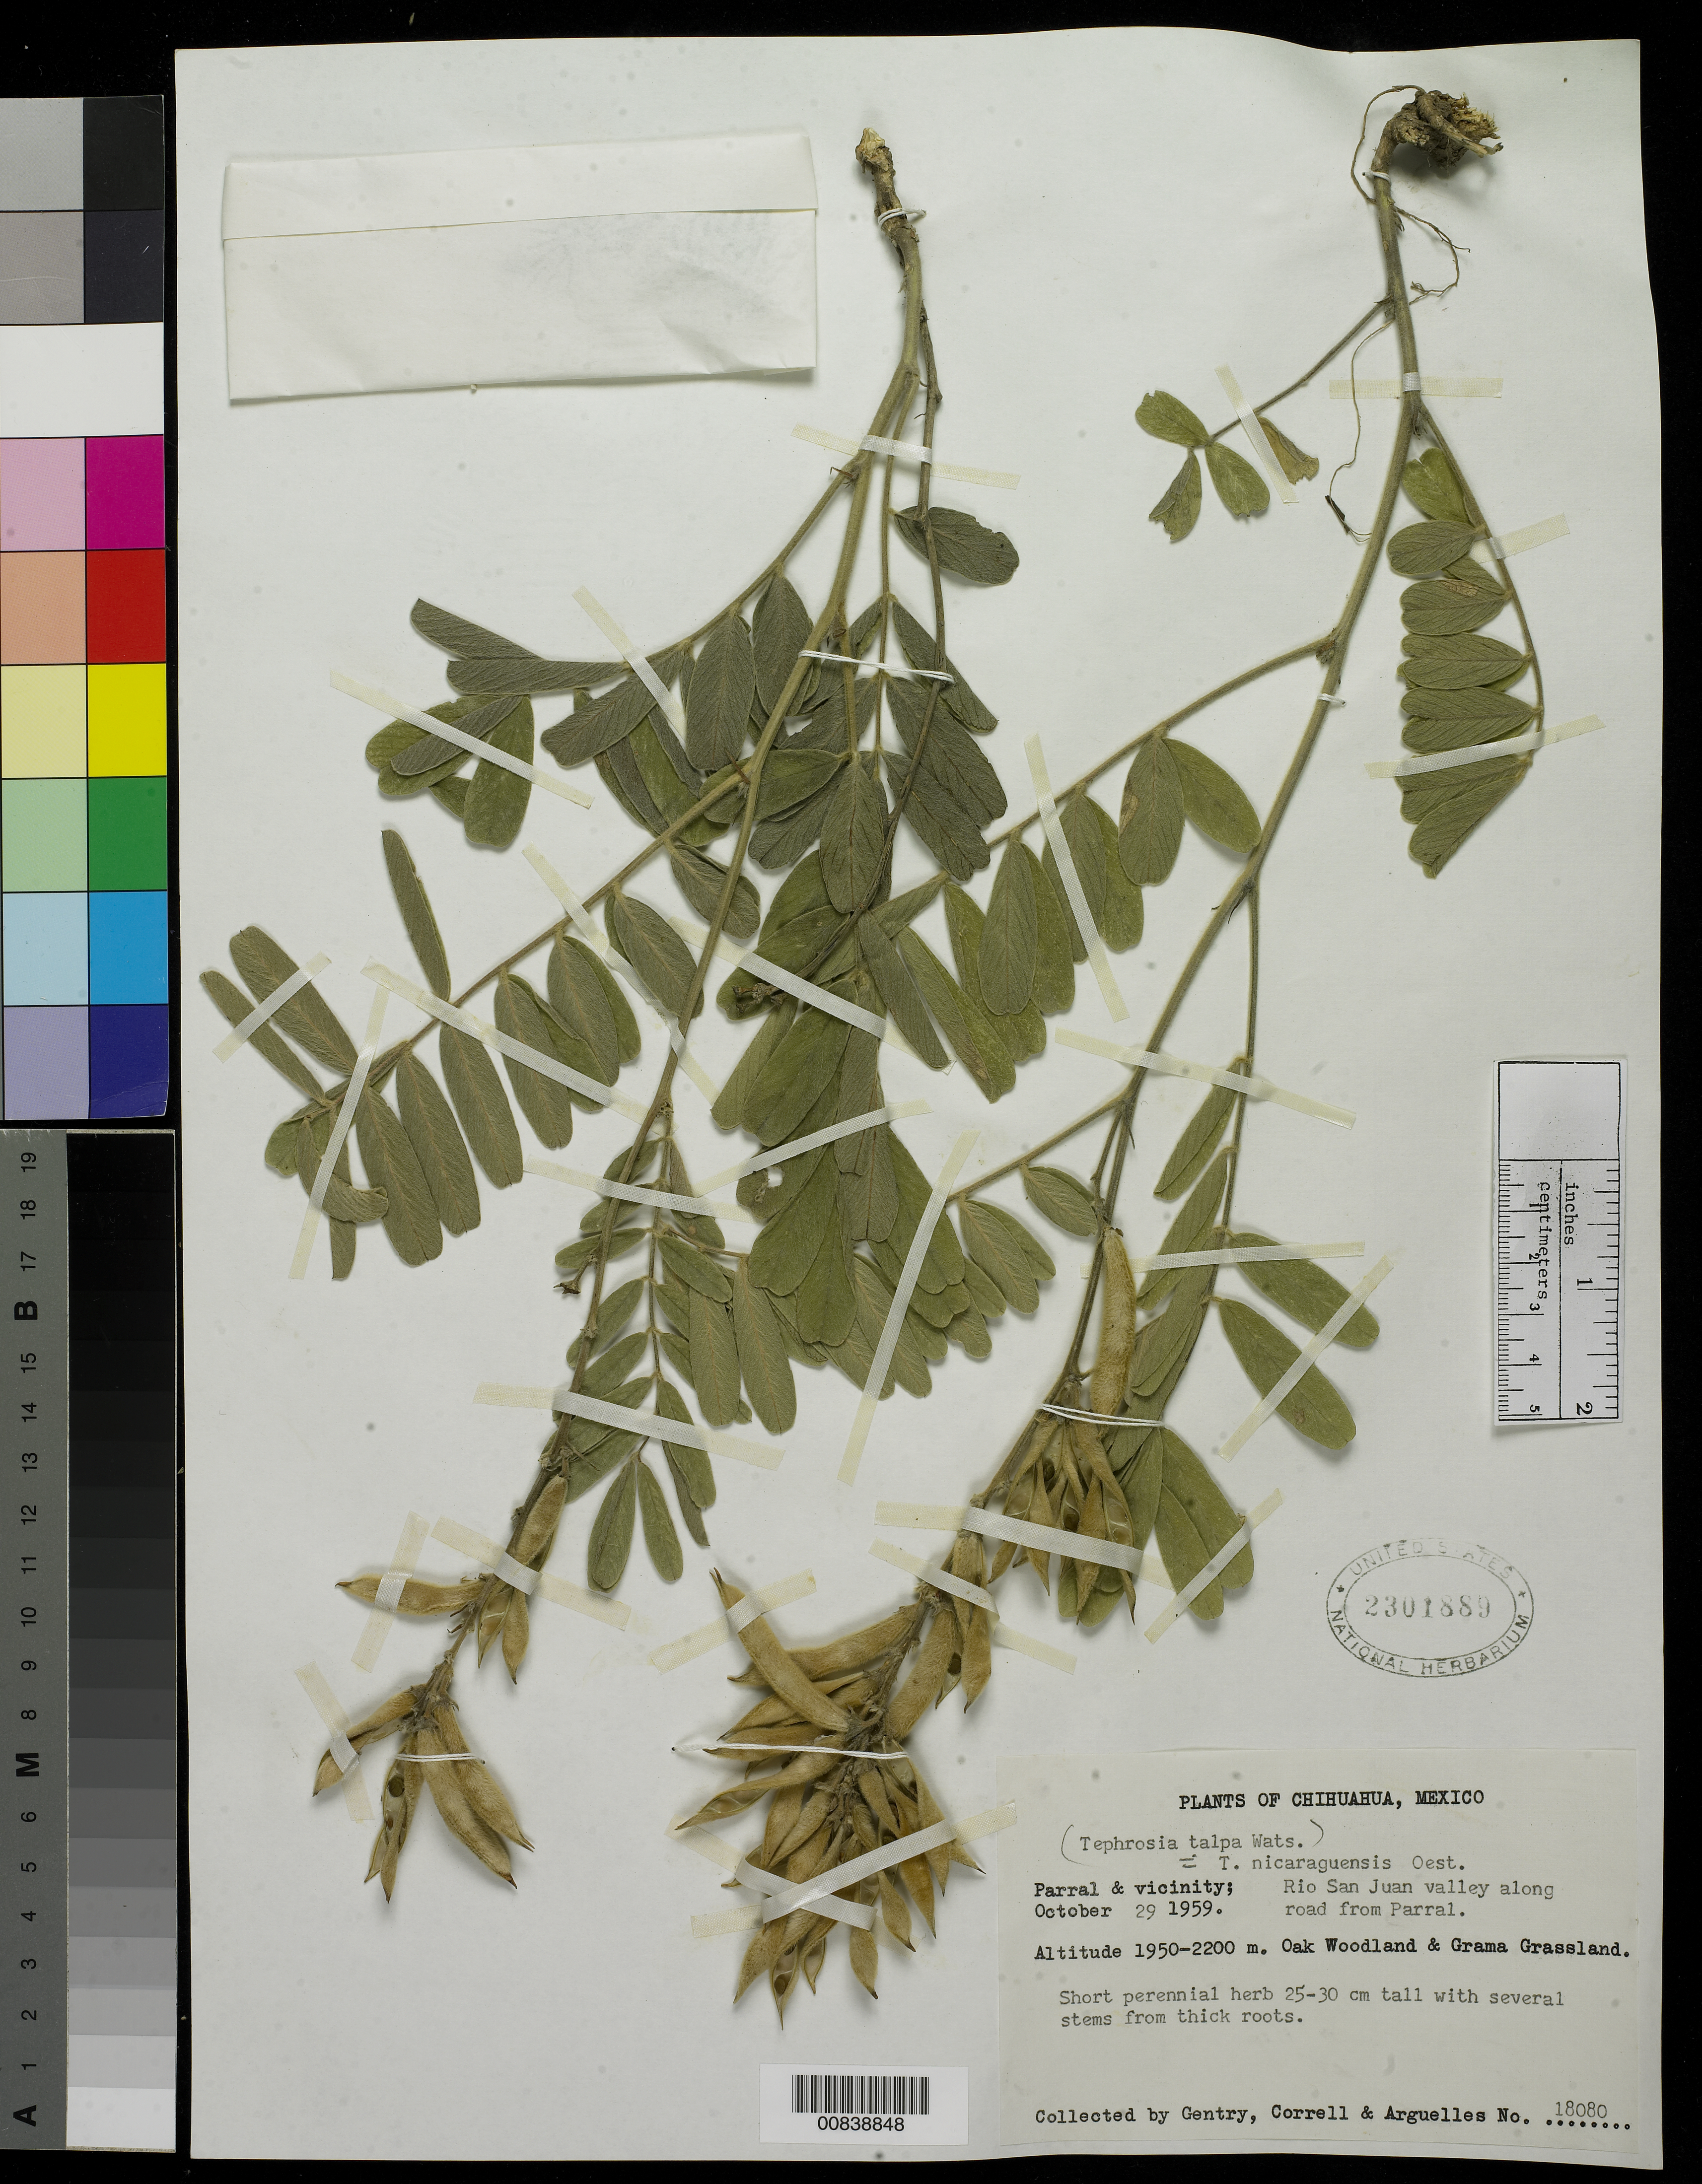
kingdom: Plantae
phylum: Tracheophyta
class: Magnoliopsida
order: Fabales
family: Fabaceae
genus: Tephrosia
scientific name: Tephrosia nicaraguensis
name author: Oerst.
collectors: Gentry, --, -- Correll & Arguelles, --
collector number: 18080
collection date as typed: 29 Oct 1959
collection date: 1959-10-29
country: Mexico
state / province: Chihuahua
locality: Río San Juan valley along road road from Parral, Chihuahua.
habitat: Oak Woodland & Grama Grassland.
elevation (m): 2200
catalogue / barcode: US 2301889